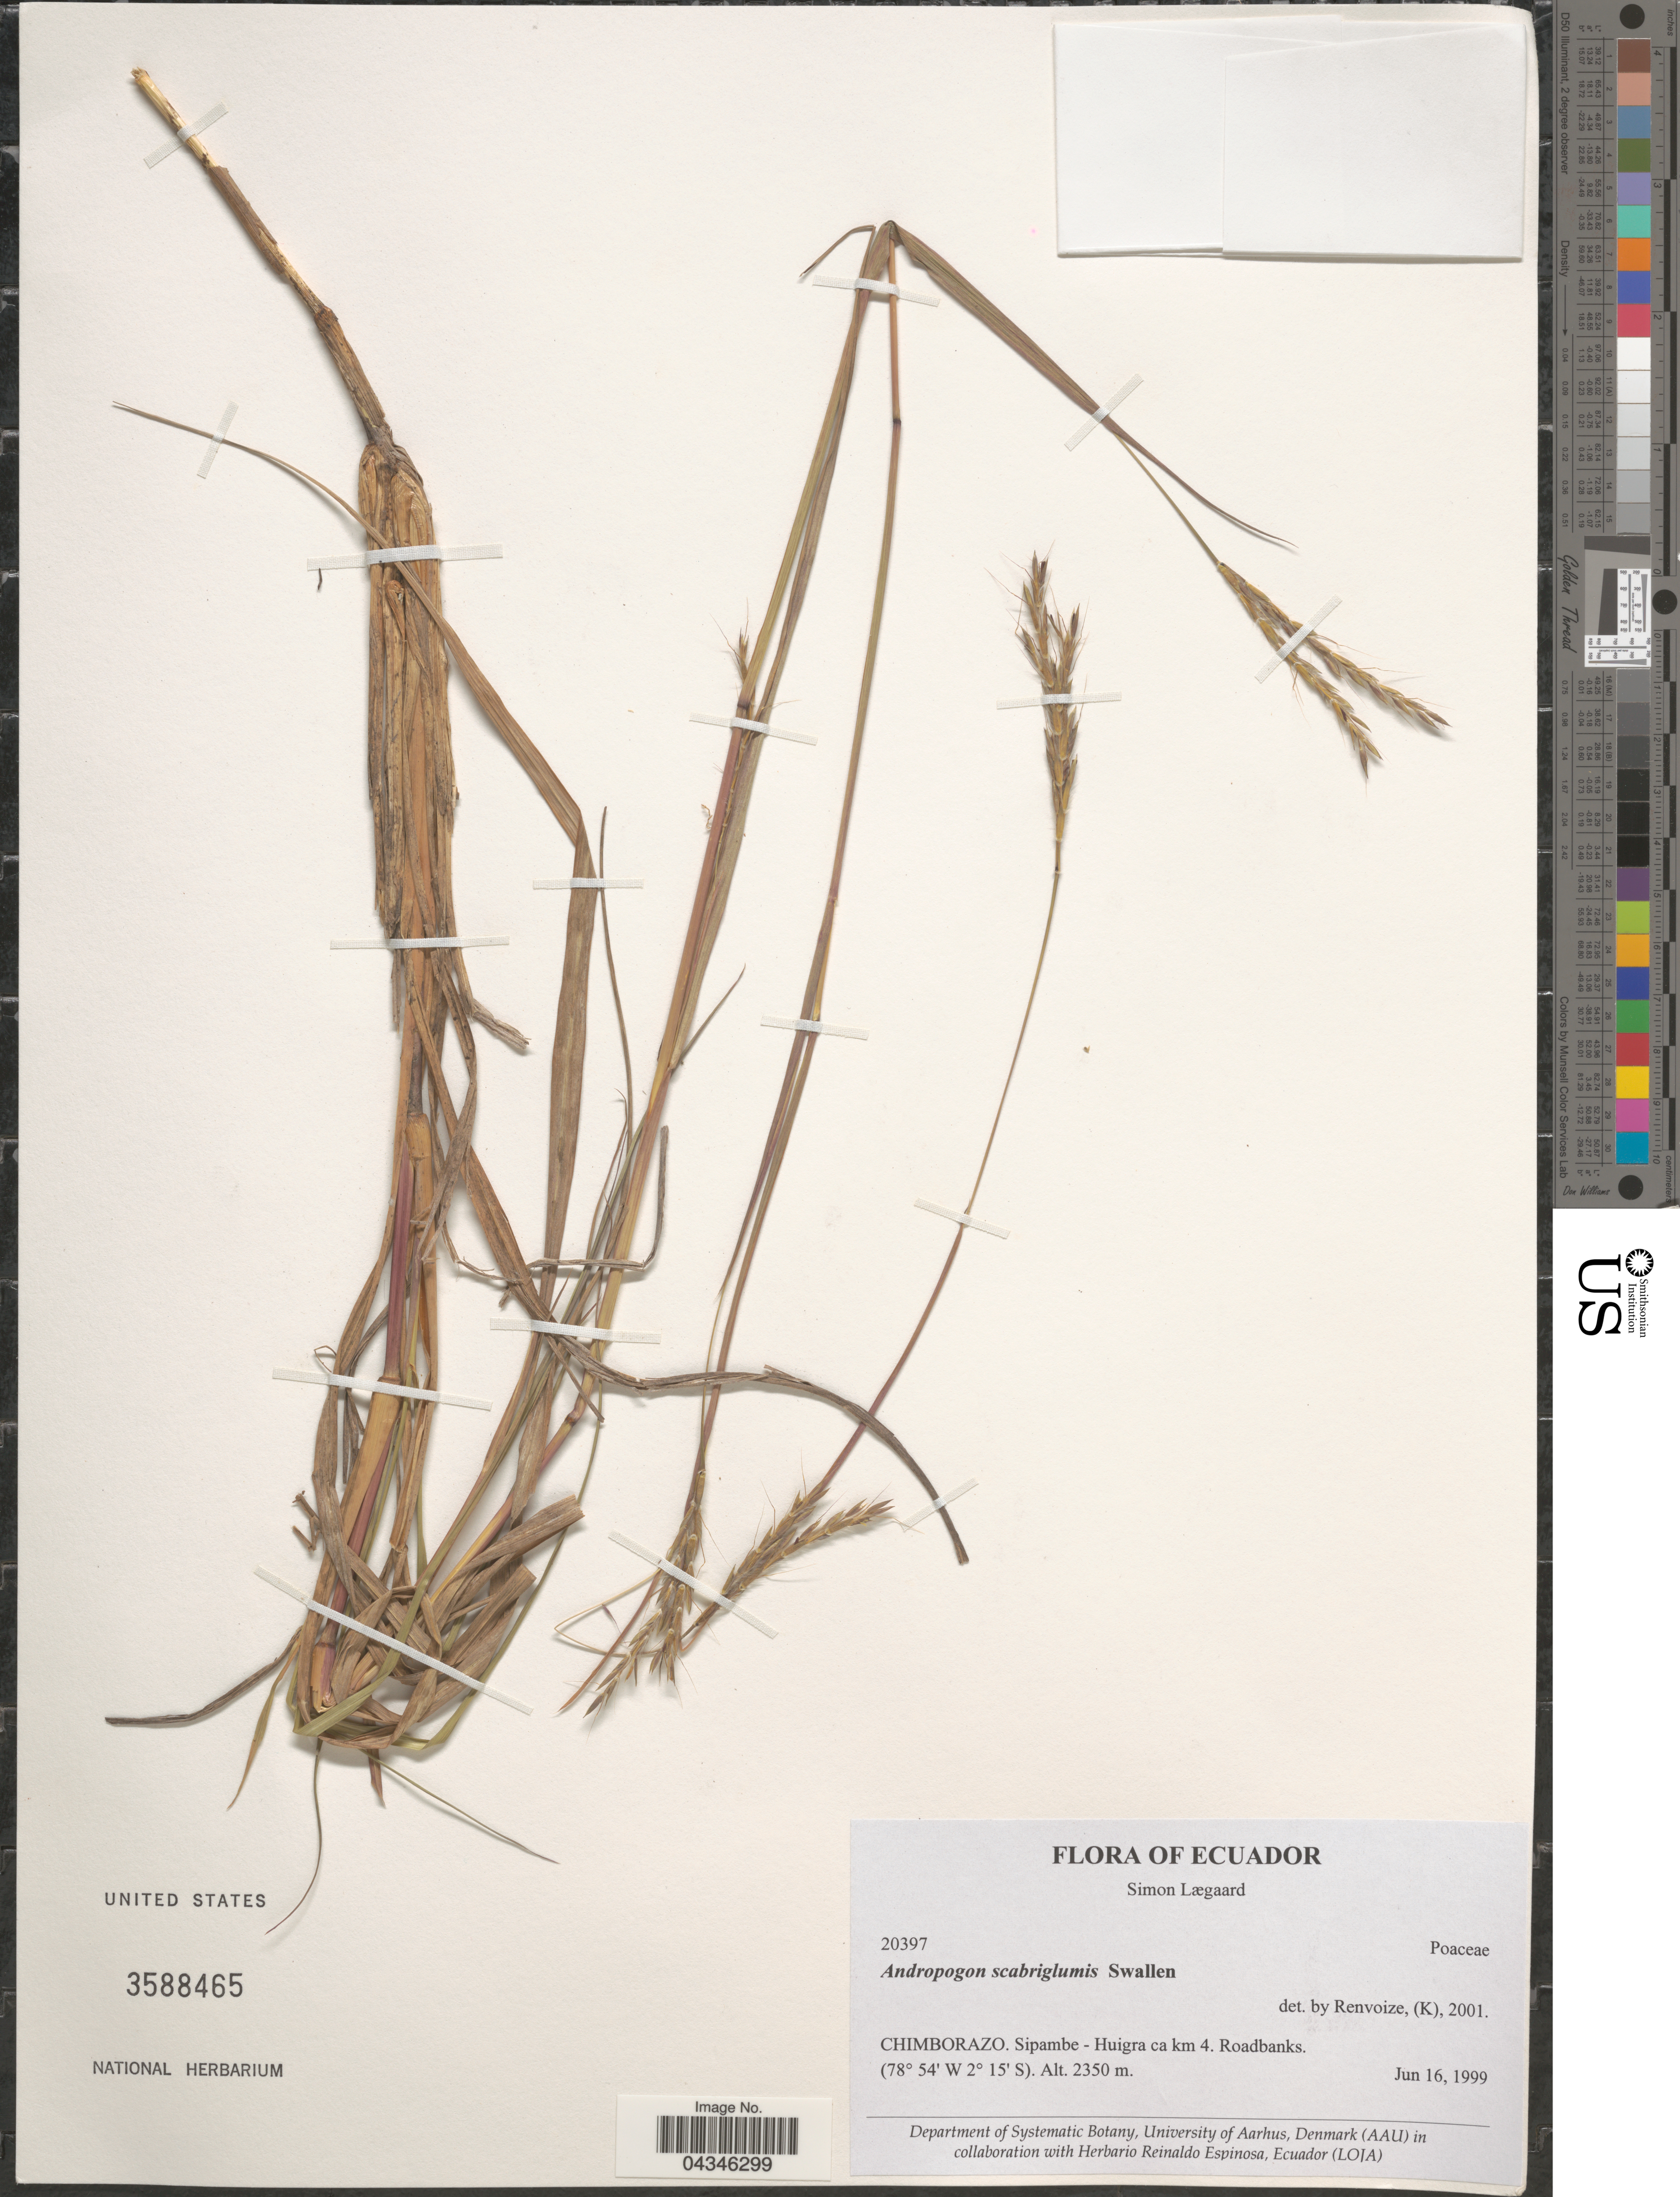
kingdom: Plantae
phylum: Tracheophyta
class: Liliopsida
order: Poales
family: Poaceae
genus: Andropogon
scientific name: Andropogon scabriglumis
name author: Swallen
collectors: S. Lægaard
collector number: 20397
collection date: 1999-06-16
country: Ecuador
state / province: Chimborazo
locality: Sipambe - Huigra ca km 4.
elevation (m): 2350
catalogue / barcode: US 3588465